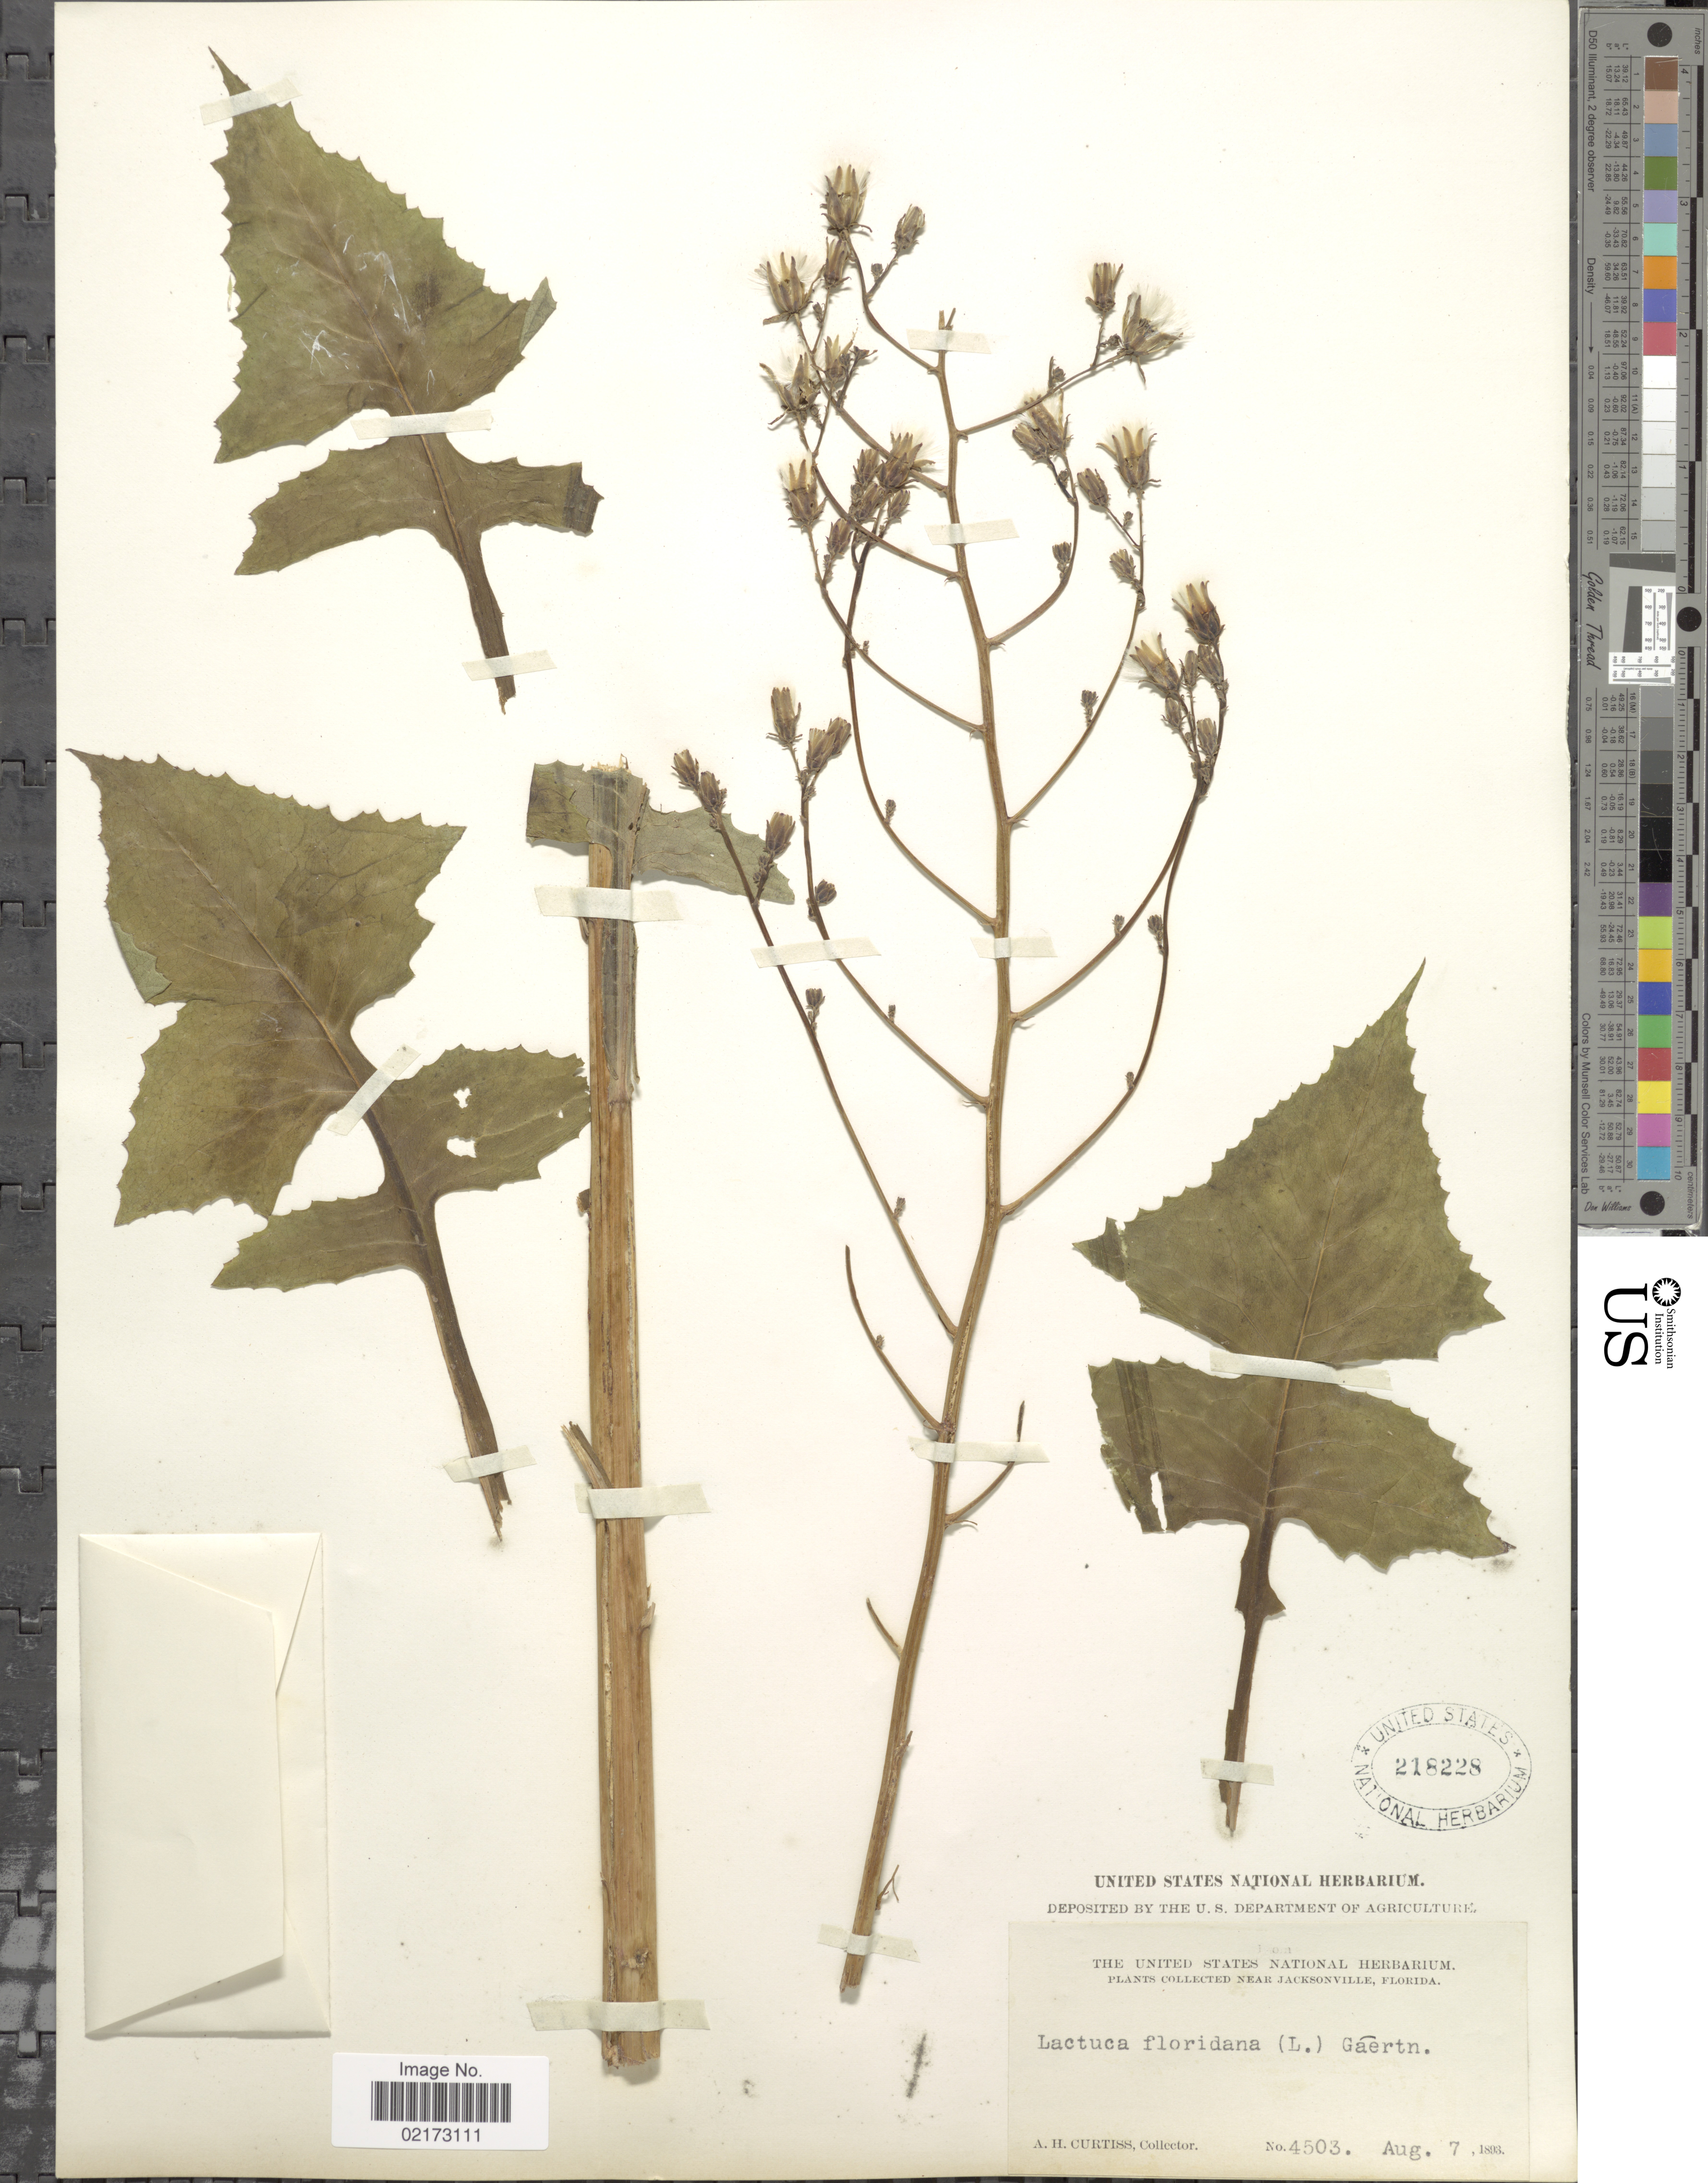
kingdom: Plantae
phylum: Tracheophyta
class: Magnoliopsida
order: Asterales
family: Asteraceae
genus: Lactuca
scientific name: Lactuca floridana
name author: (L.) Gaertn.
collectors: A. H. Curtiss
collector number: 4503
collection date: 1893-08-07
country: United States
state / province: Florida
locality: Near Jacksonville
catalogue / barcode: US 218228